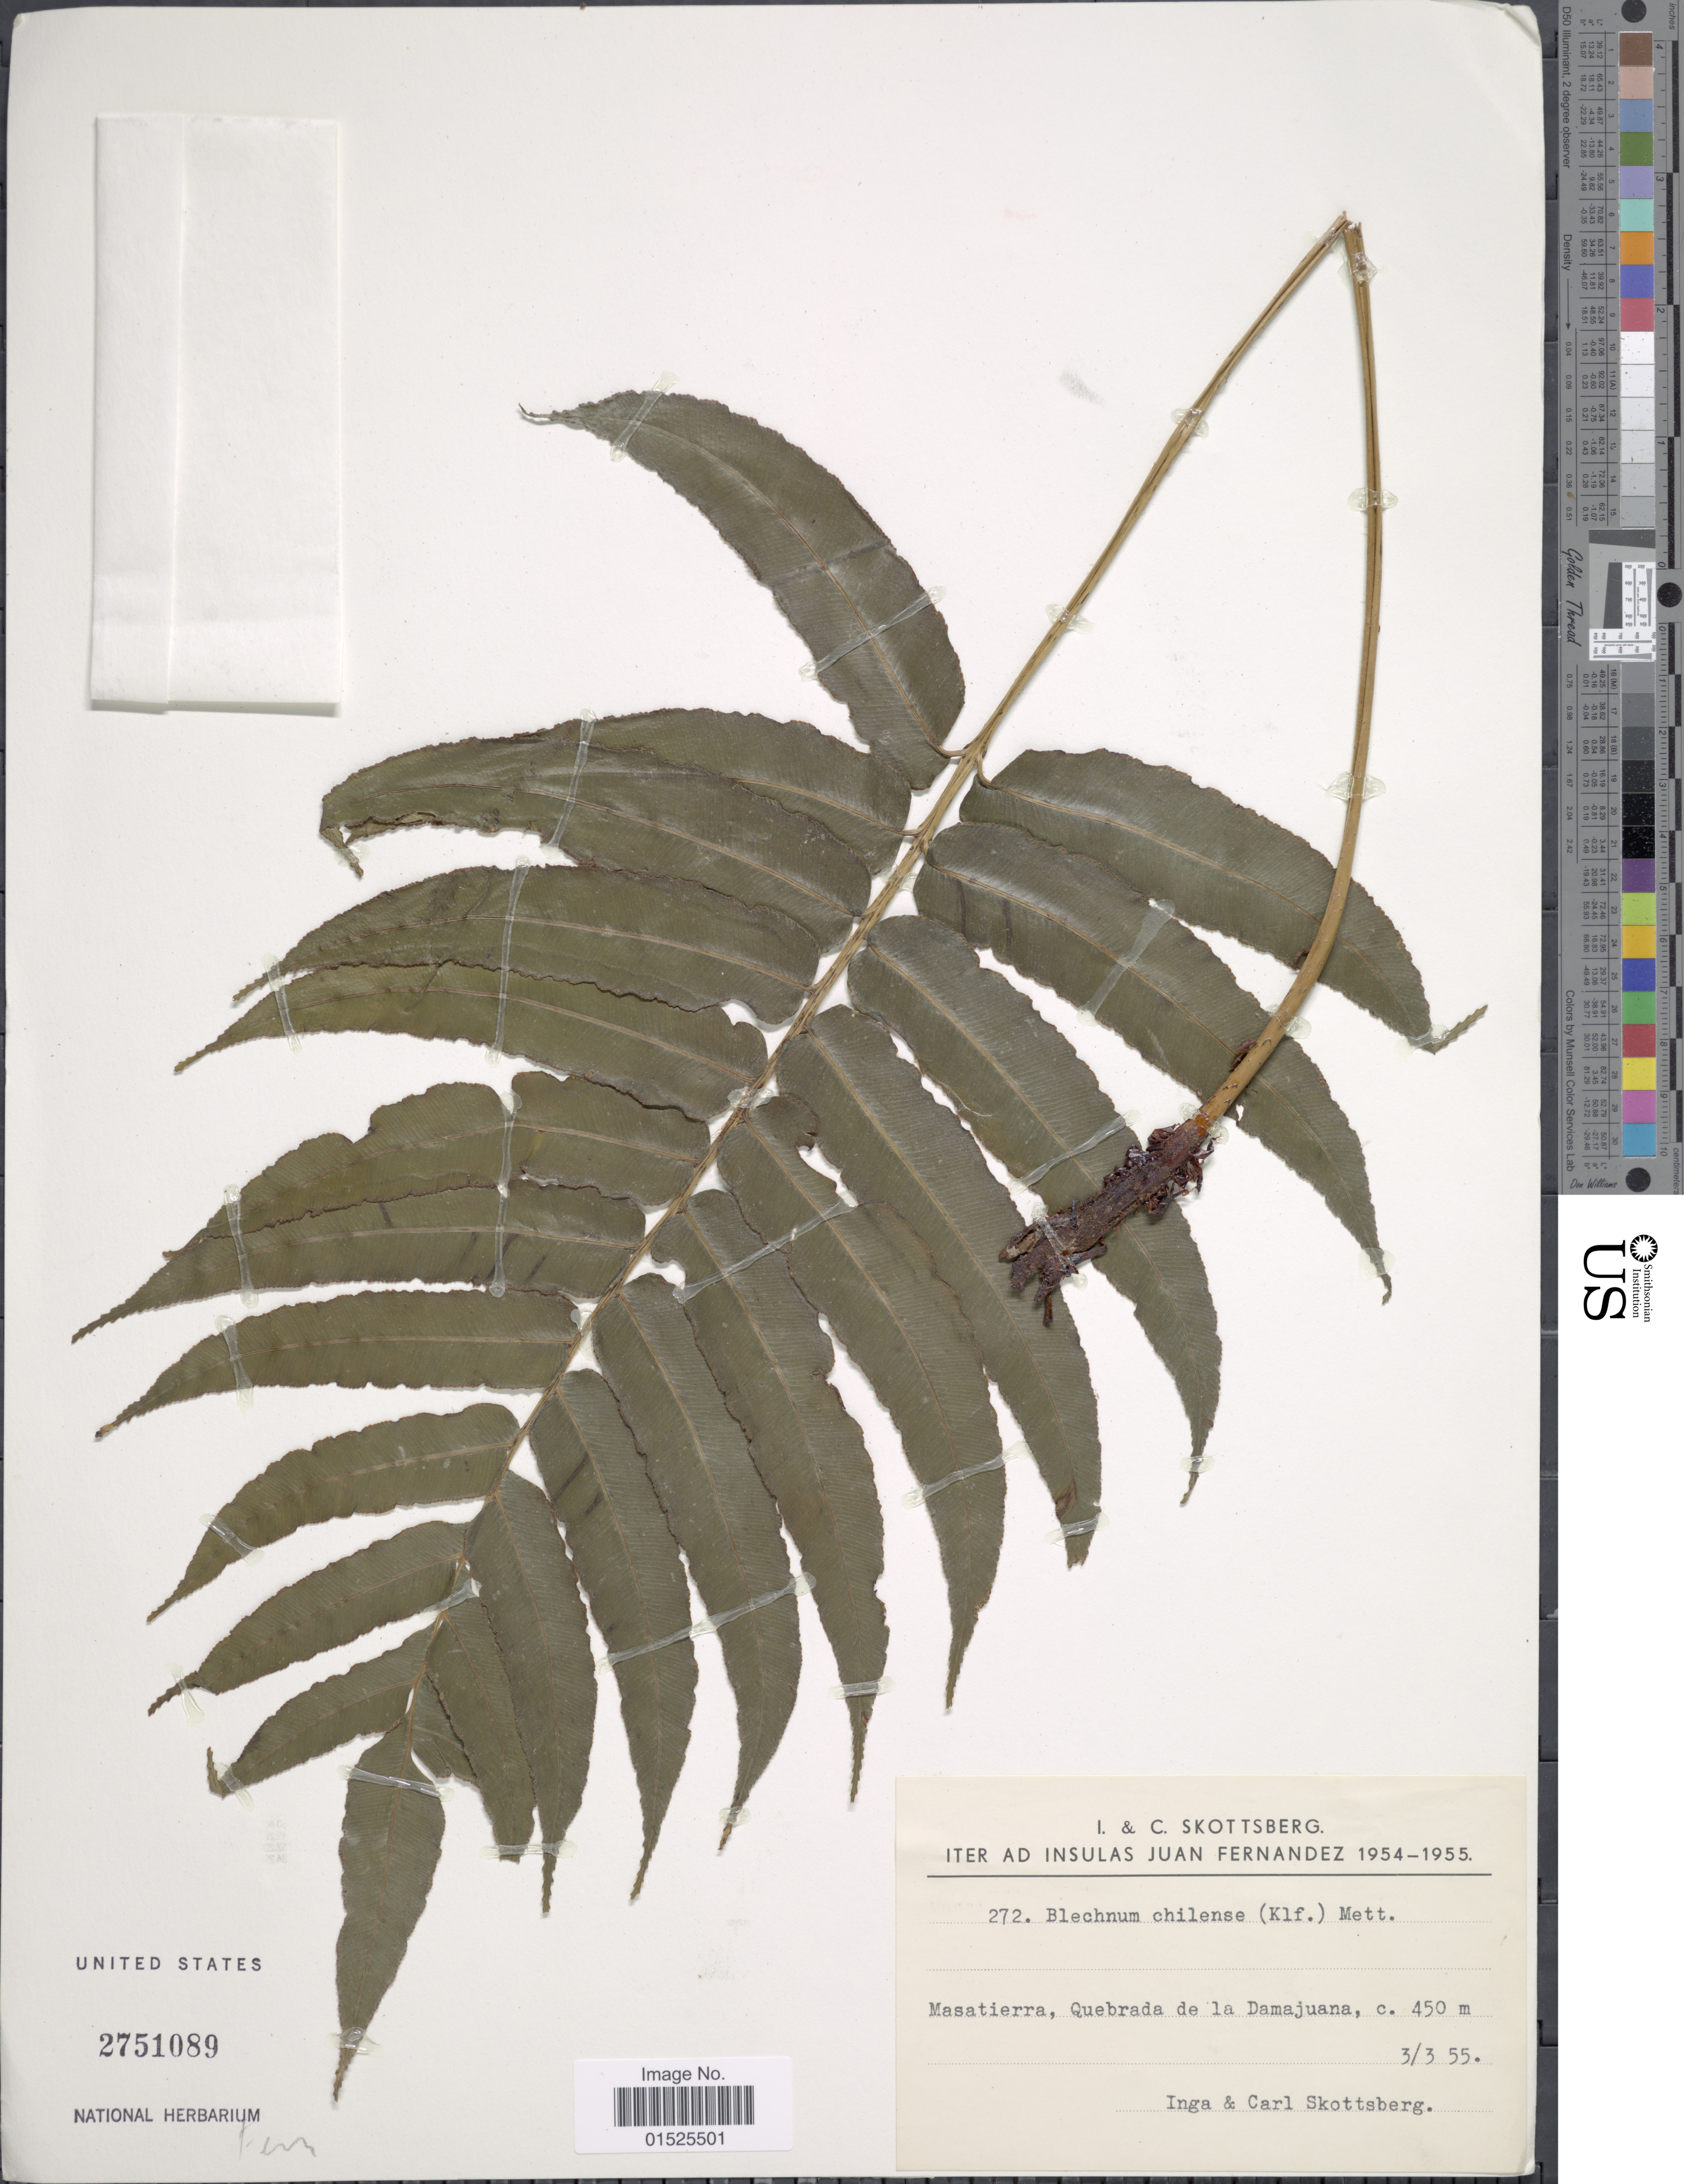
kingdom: Plantae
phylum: Tracheophyta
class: Polypodiopsida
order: Polypodiales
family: Blechnaceae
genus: Blechnum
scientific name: Blechnum chilense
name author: (Kaulf.) Mett.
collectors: I. Skottsberg & C. Skottsberg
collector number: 272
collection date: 1955-03-03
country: Chile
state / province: Valparaíso (V)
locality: Iter ad Insulas Juan Fernandez. Masatierra, Quebrada de la Damajuana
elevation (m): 450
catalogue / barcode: US 2751089